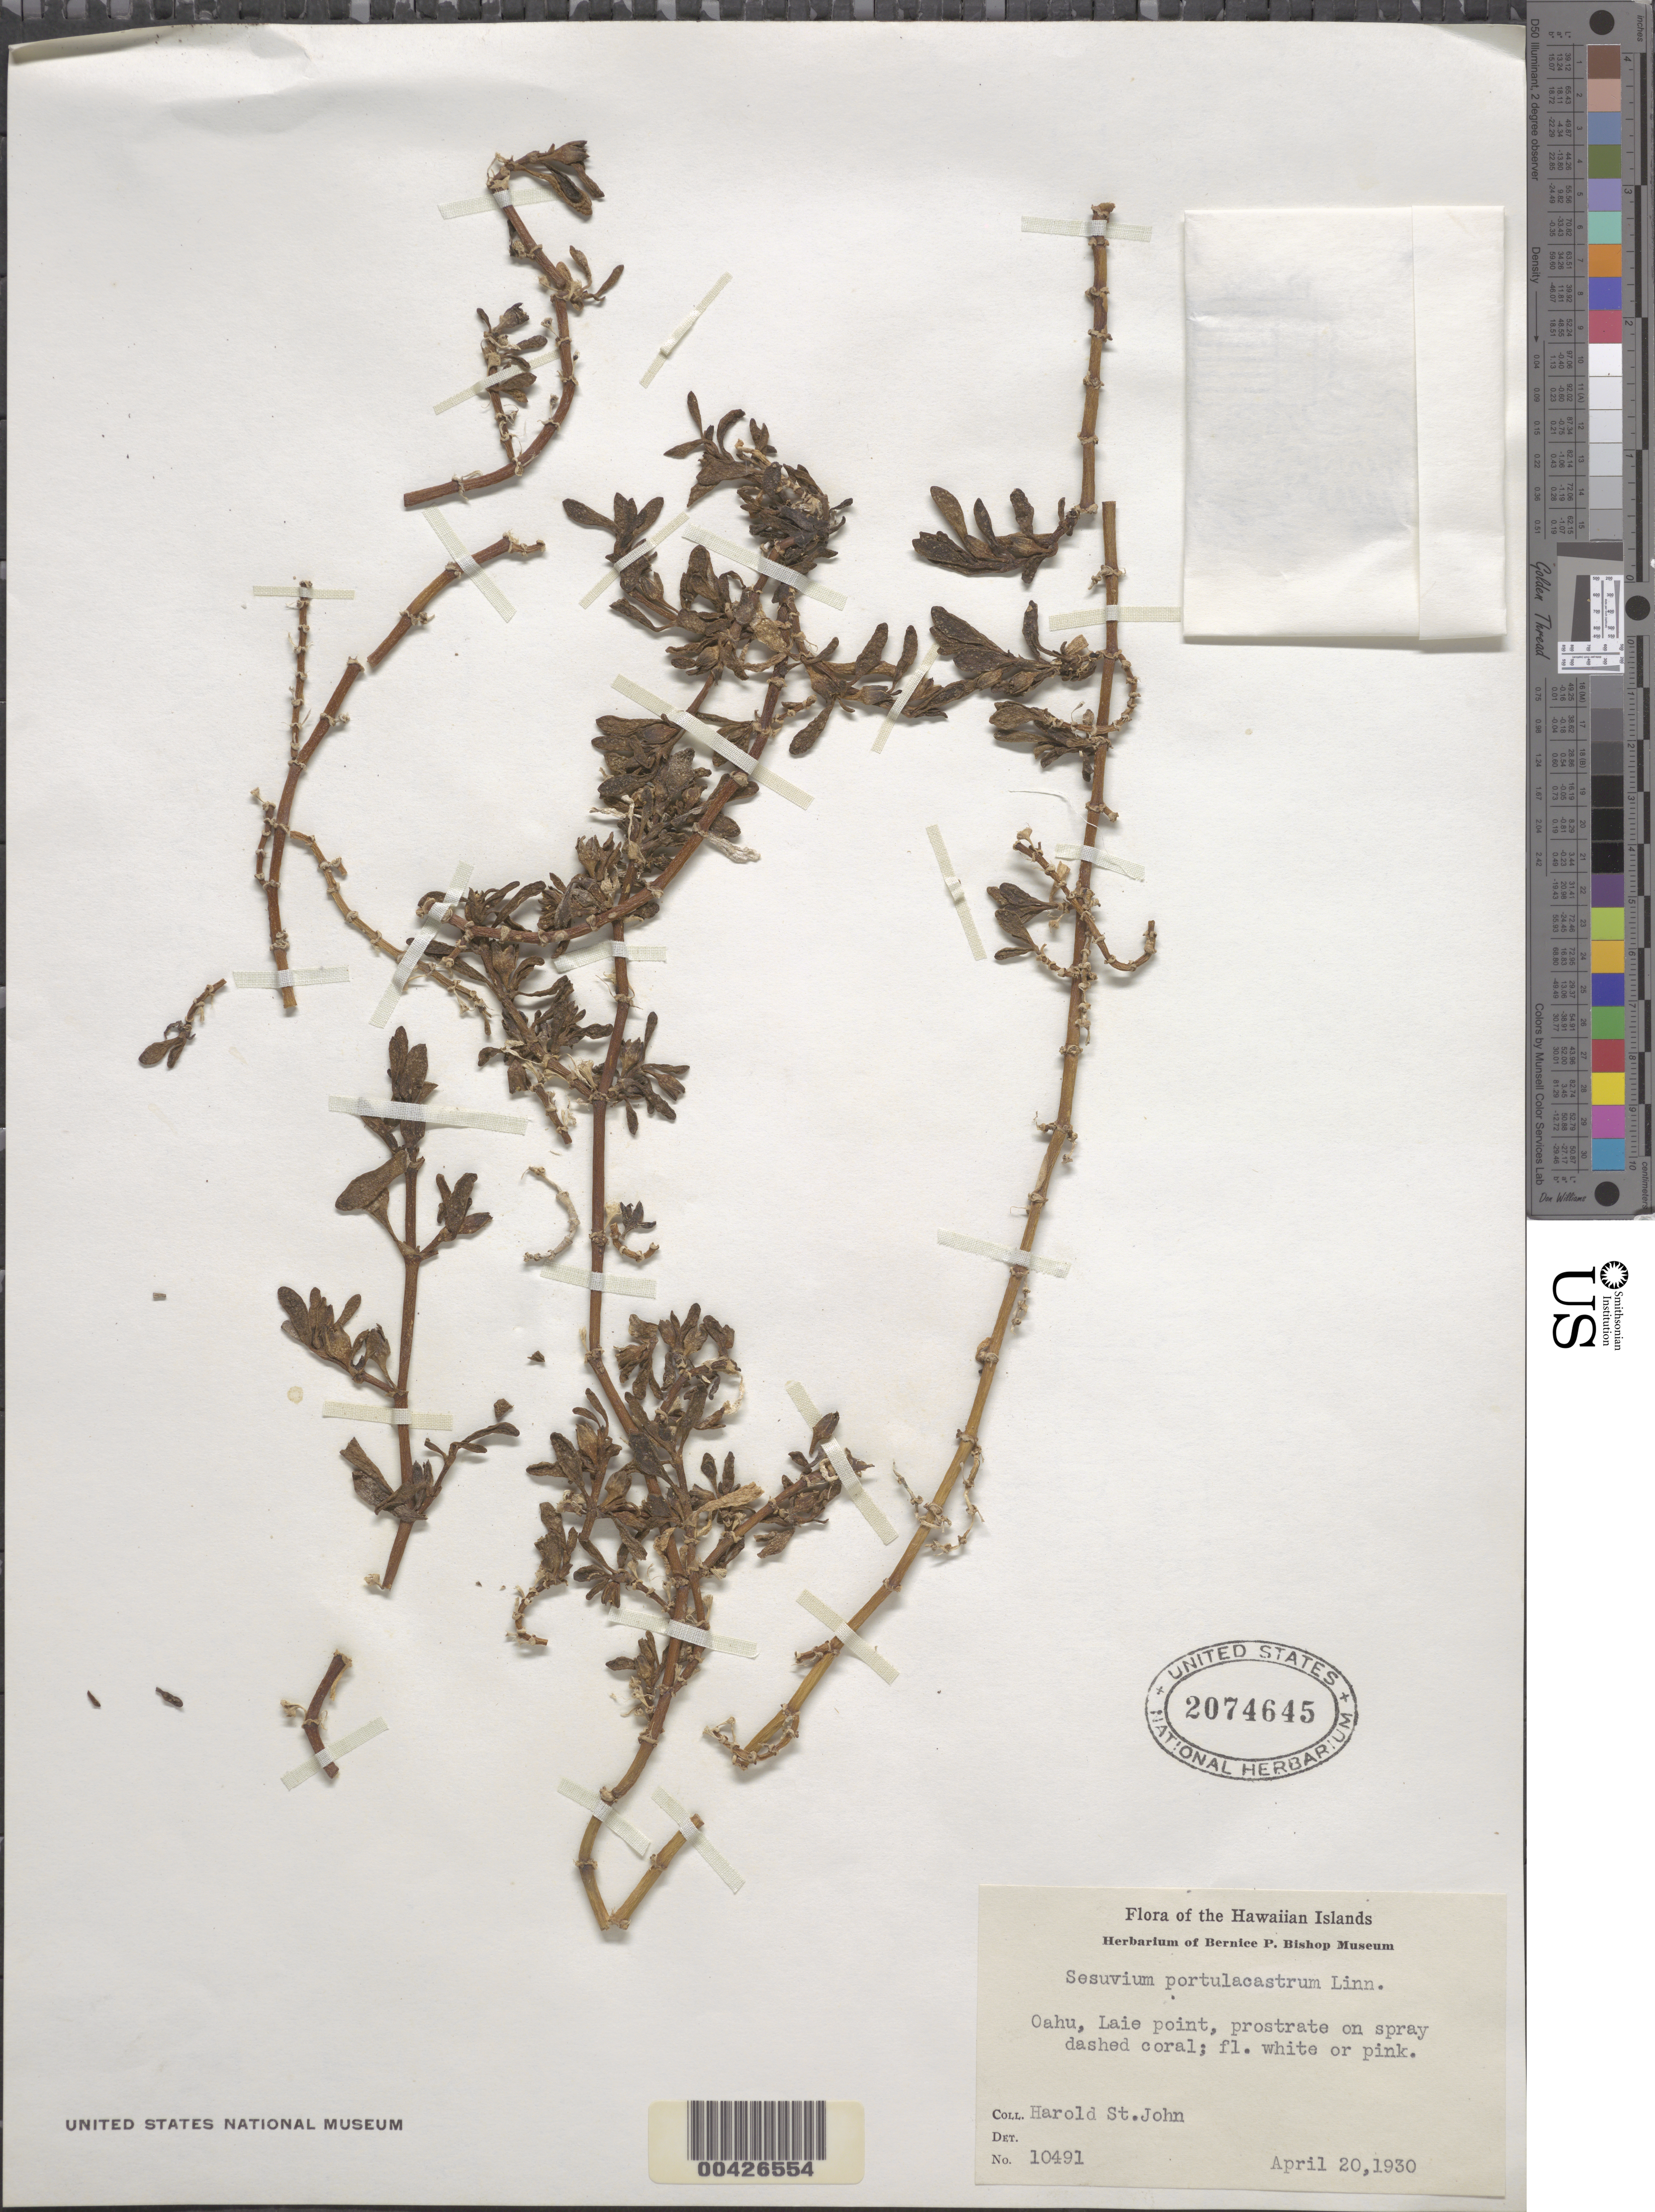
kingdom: Plantae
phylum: Tracheophyta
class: Magnoliopsida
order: Caryophyllales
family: Aizoaceae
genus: Sesuvium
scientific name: Sesuvium portulacastrum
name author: (L.) L.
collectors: H. St. John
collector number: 10491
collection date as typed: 20 Apr 1930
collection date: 1930-04-20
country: United States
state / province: Hawaii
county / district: Honolulu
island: Oahu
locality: Oahu, Laie point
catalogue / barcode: US 2074645